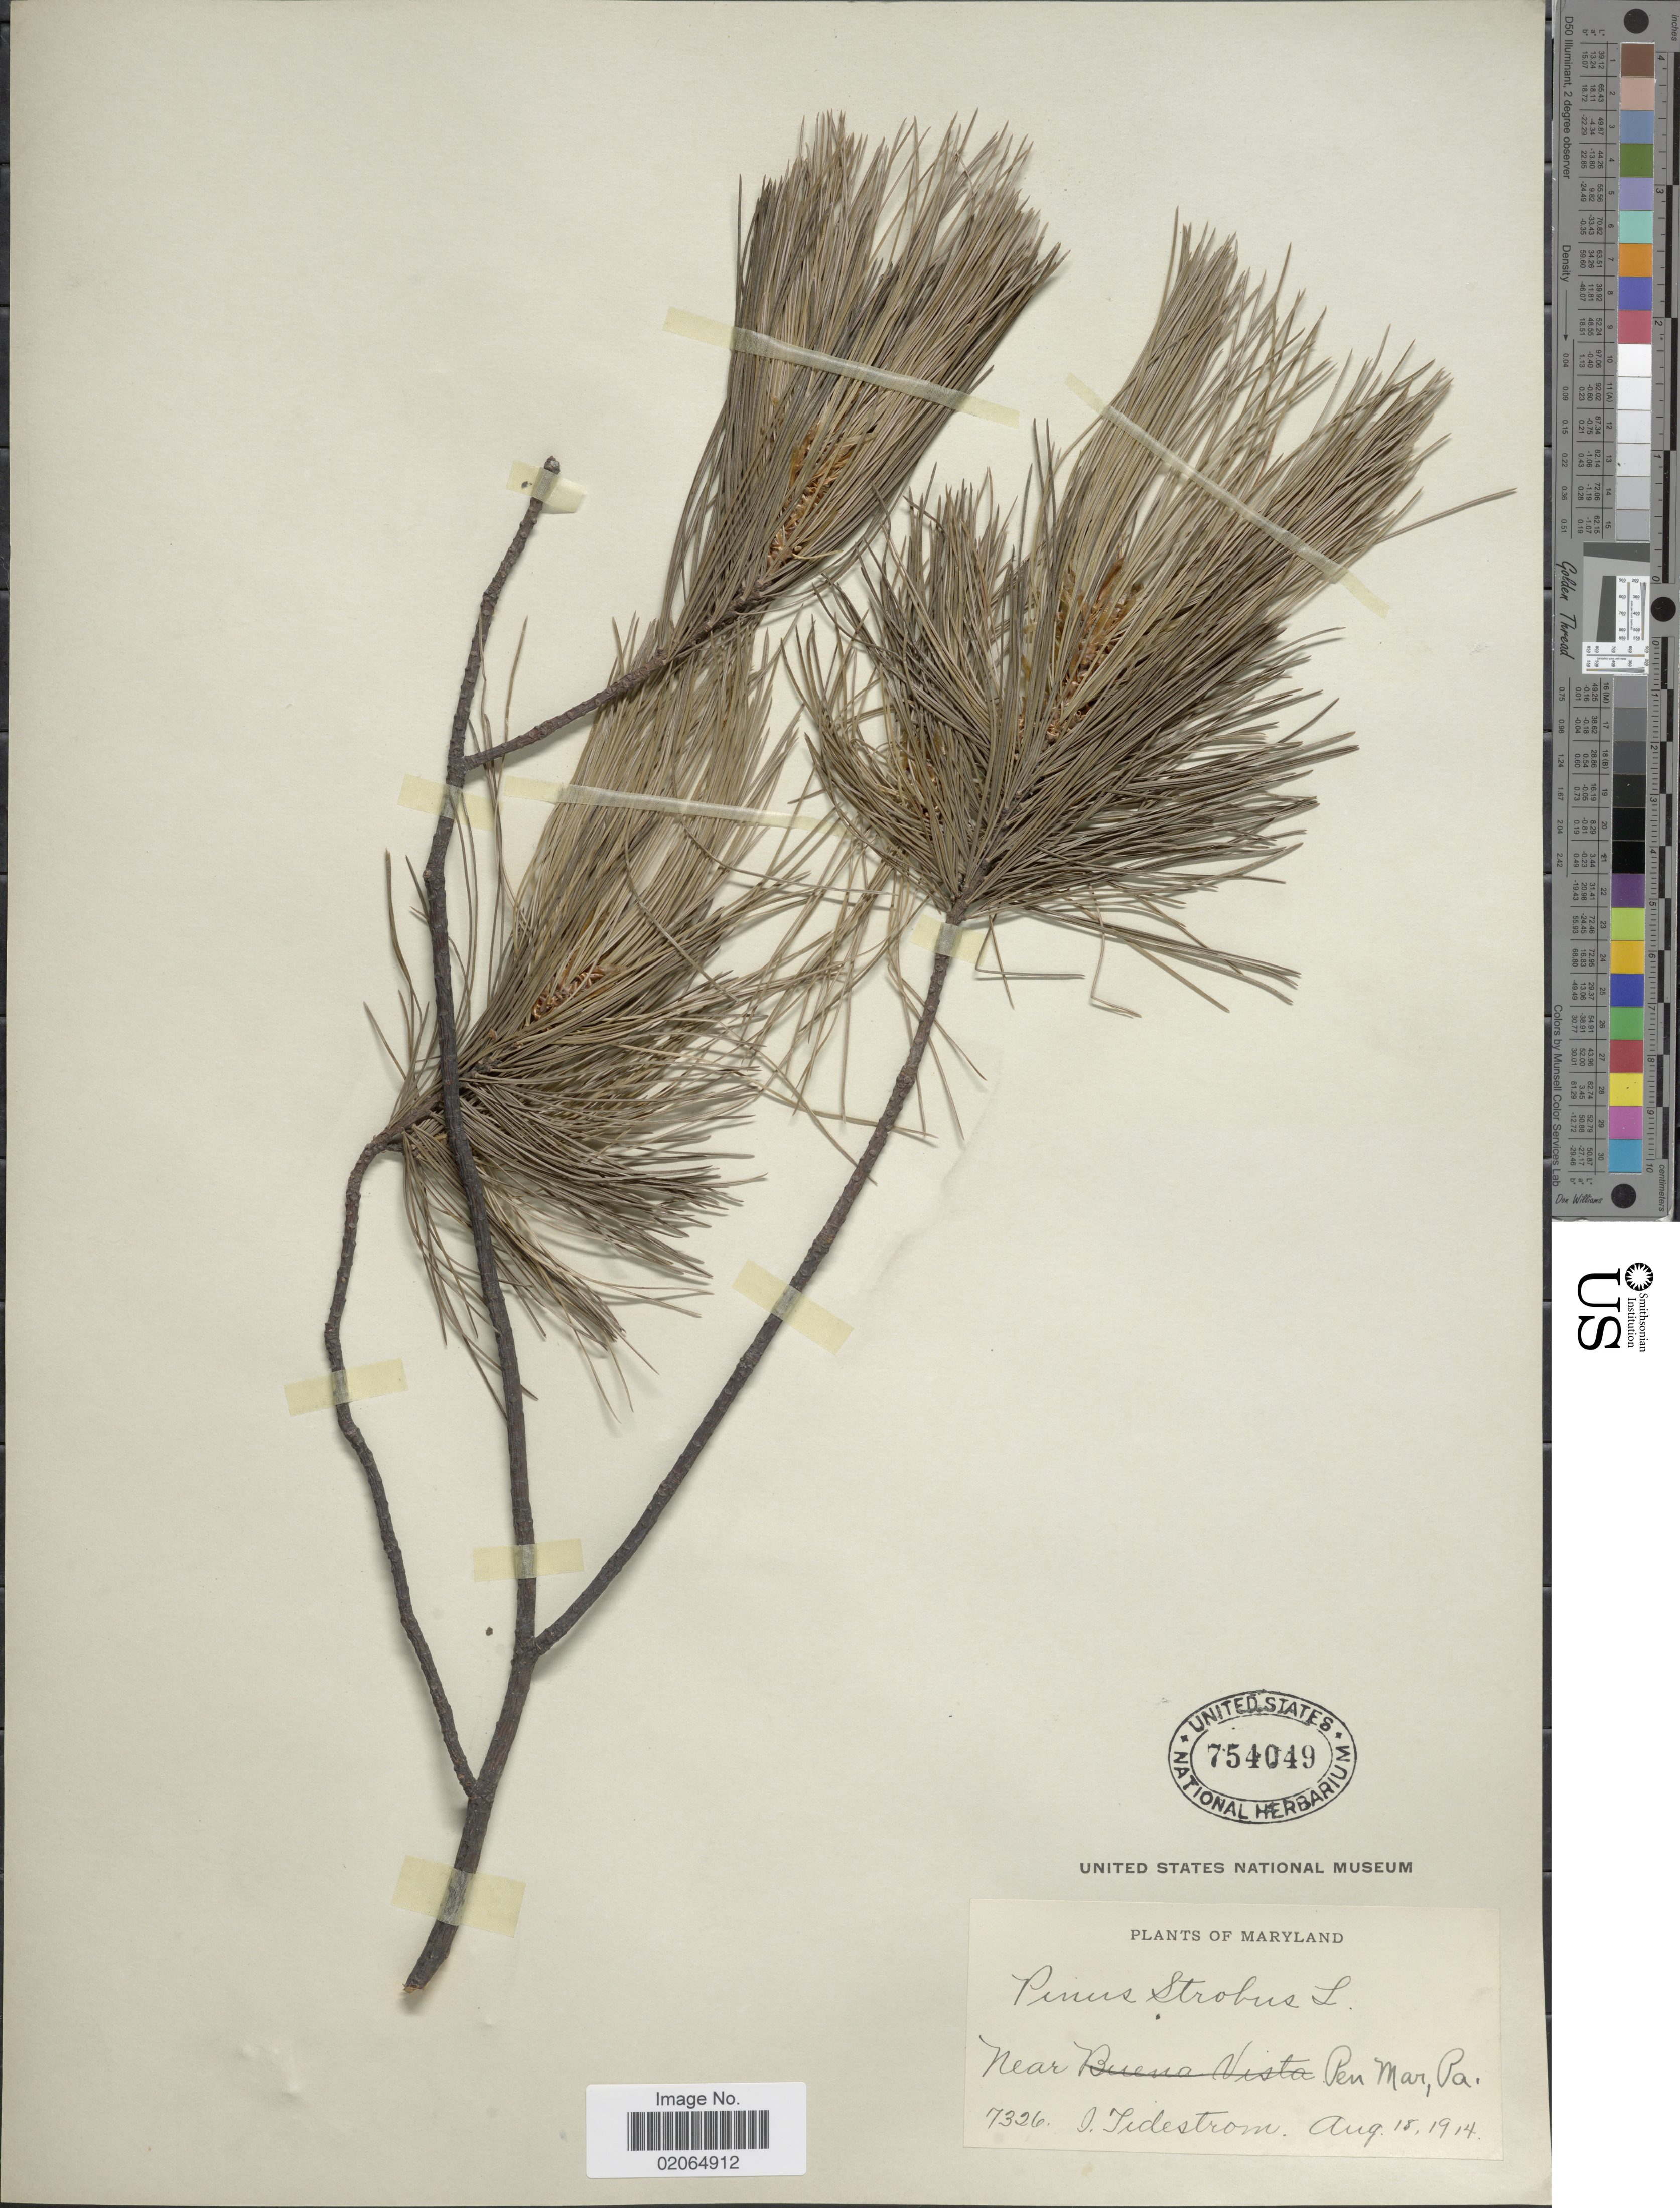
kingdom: Plantae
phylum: Tracheophyta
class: Pinopsida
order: Pinales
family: Pinaceae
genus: Pinus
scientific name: Pinus strobus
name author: L.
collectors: I. Tidestorm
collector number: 7326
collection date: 1914-08-15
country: United States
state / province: Pennsylvania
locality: Near Pen Mar, Pa.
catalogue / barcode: US 754049